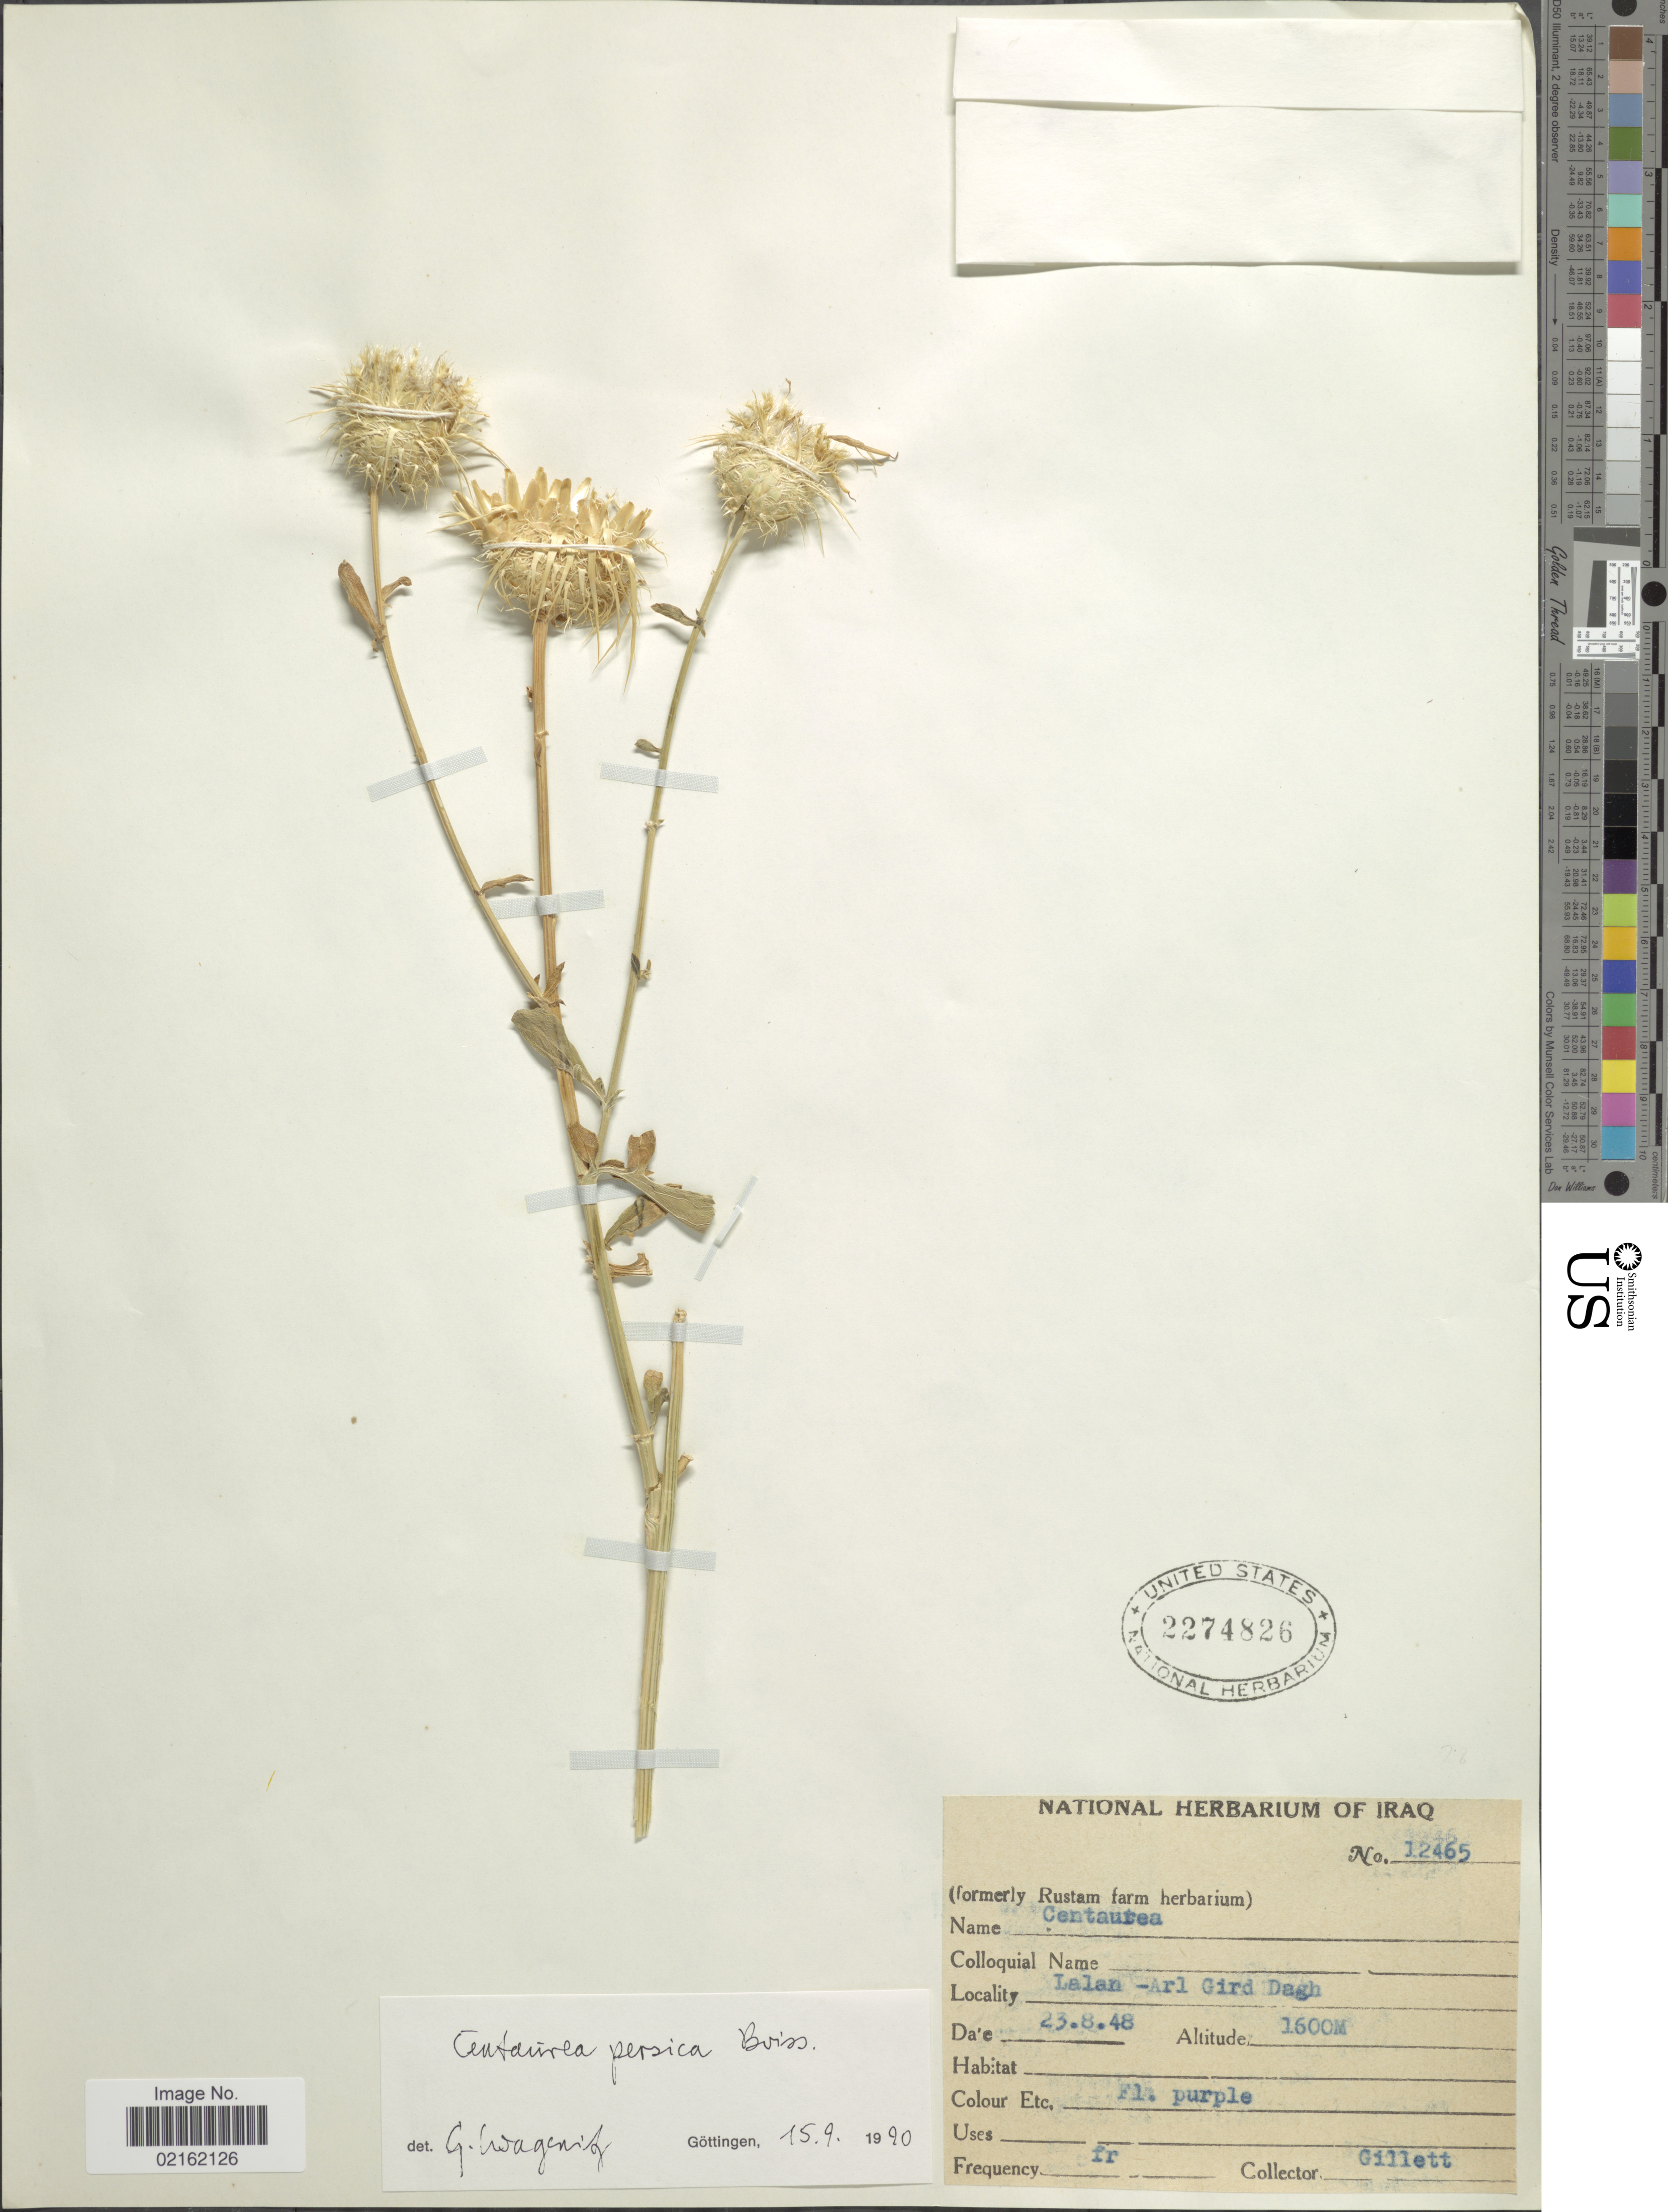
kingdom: Plantae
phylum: Tracheophyta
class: Magnoliopsida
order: Asterales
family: Asteraceae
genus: Centaurea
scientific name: Centaurea persica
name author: Boiss.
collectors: Gillett, --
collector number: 12465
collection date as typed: Transcribed d/m/y: 23/8/48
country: Iraq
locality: Lalan- Arl Gird Dagh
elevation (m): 1600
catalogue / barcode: US 2274826